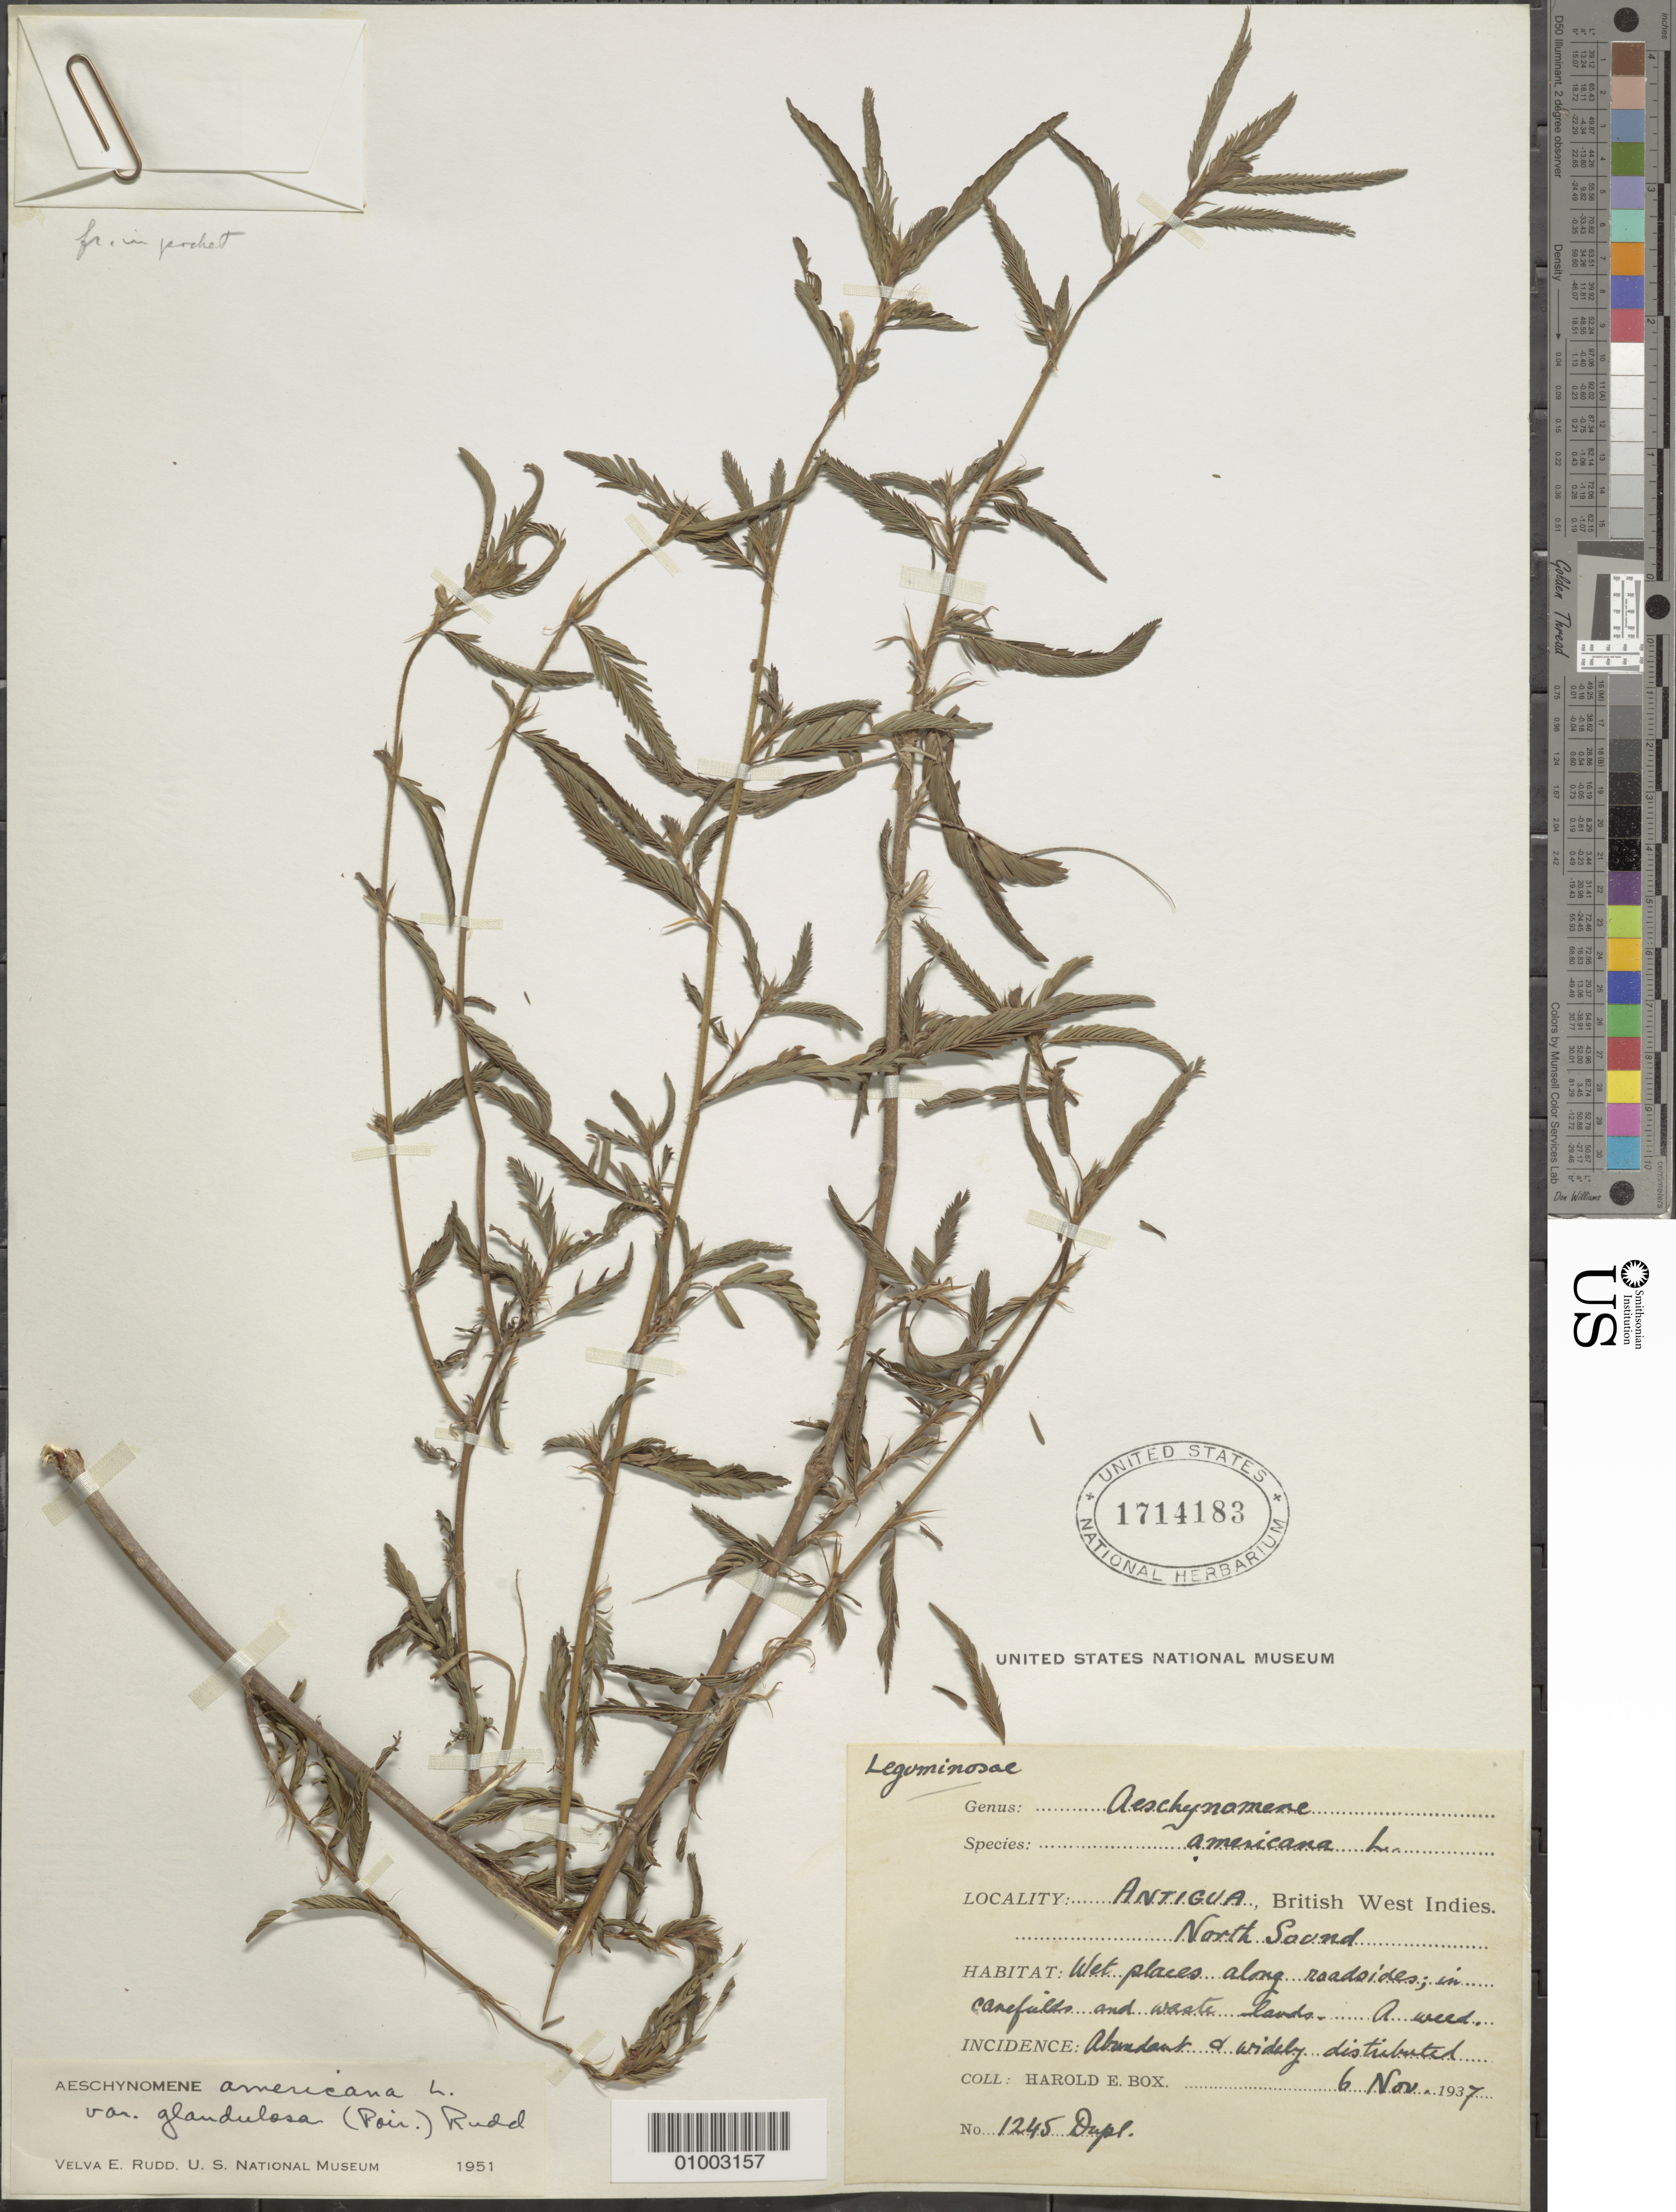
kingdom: Plantae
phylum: Tracheophyta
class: Magnoliopsida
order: Fabales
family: Fabaceae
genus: Aeschynomene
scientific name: Aeschynomene americana var. glandulosa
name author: (Poir.) Rudd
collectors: H. E. Box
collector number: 1245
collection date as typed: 06 Nov 1937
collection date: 1937-11-06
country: Antigua and Barbuda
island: Antigua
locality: North Sound, wet places along roadsides, in canefields and waste lands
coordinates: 0 N, 0 E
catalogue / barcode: US 1714183